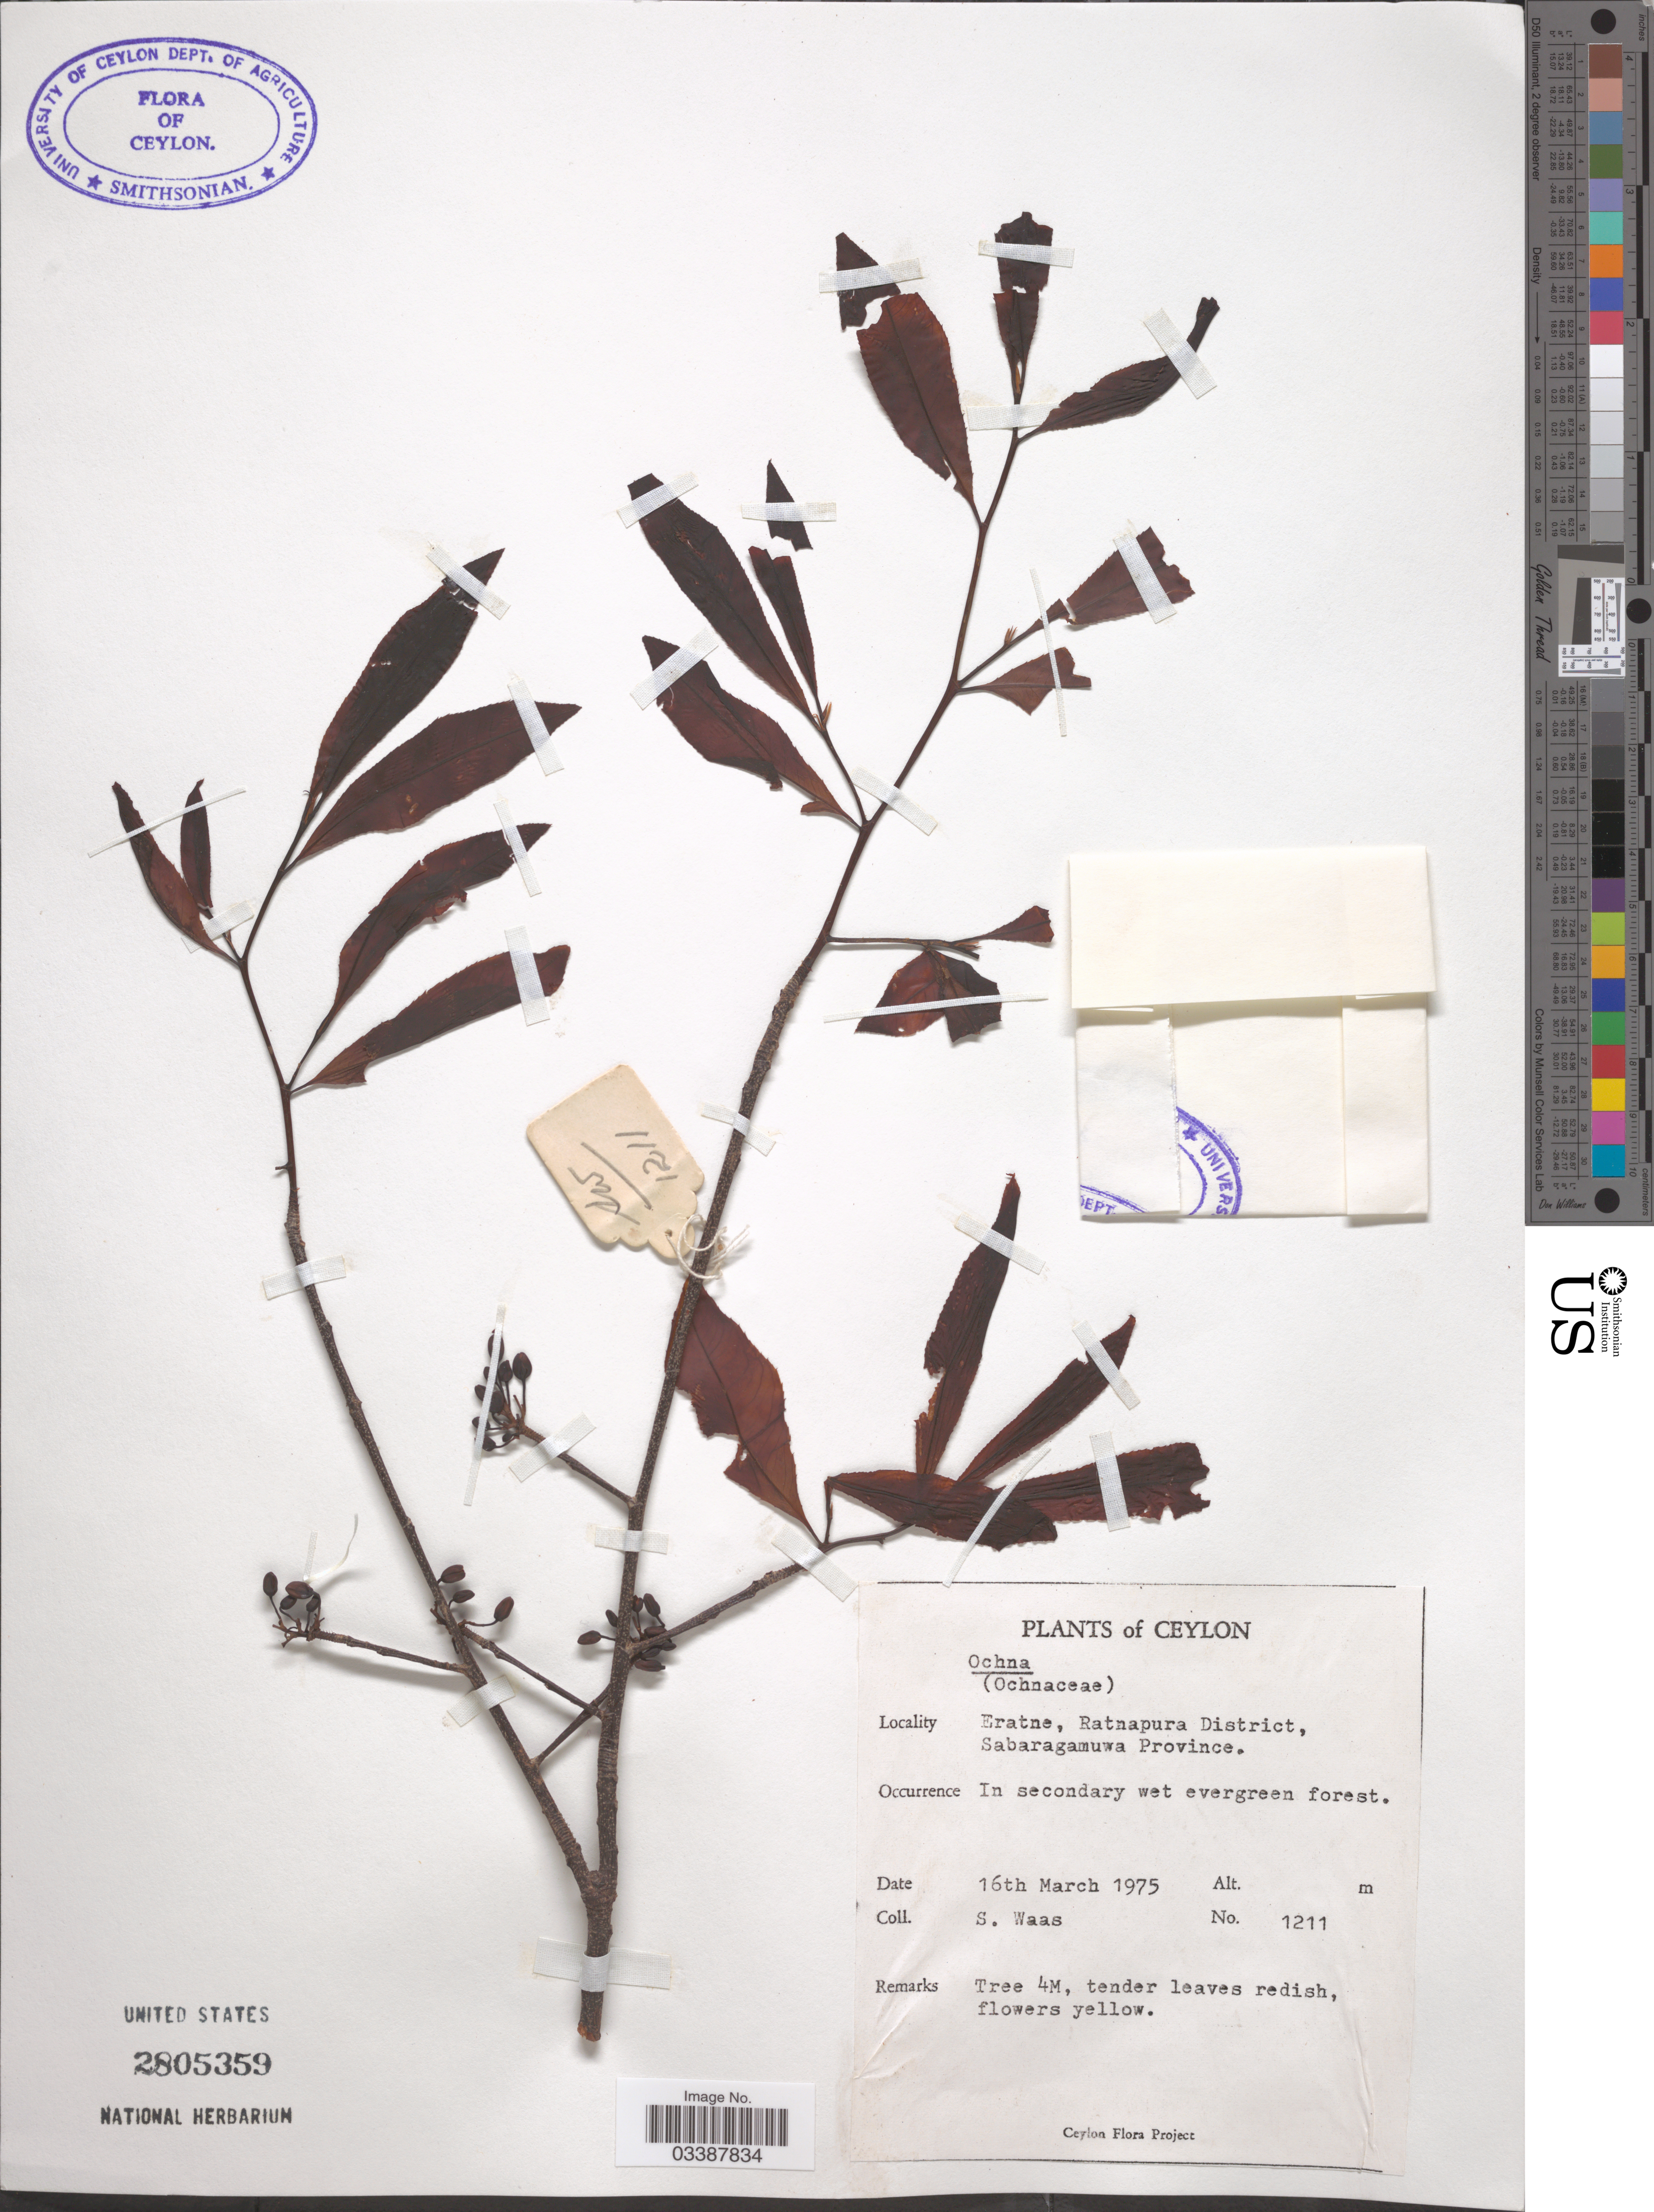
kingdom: Plantae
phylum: Tracheophyta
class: Magnoliopsida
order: Malpighiales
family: Ochnaceae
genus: Ochna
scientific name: Ochna sp.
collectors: S. Waas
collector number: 1211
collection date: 1975-03-16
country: Sri Lanka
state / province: Sabaragamuwa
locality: Ceylon. Eratne, Ratnapura District.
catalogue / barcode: US 2805359